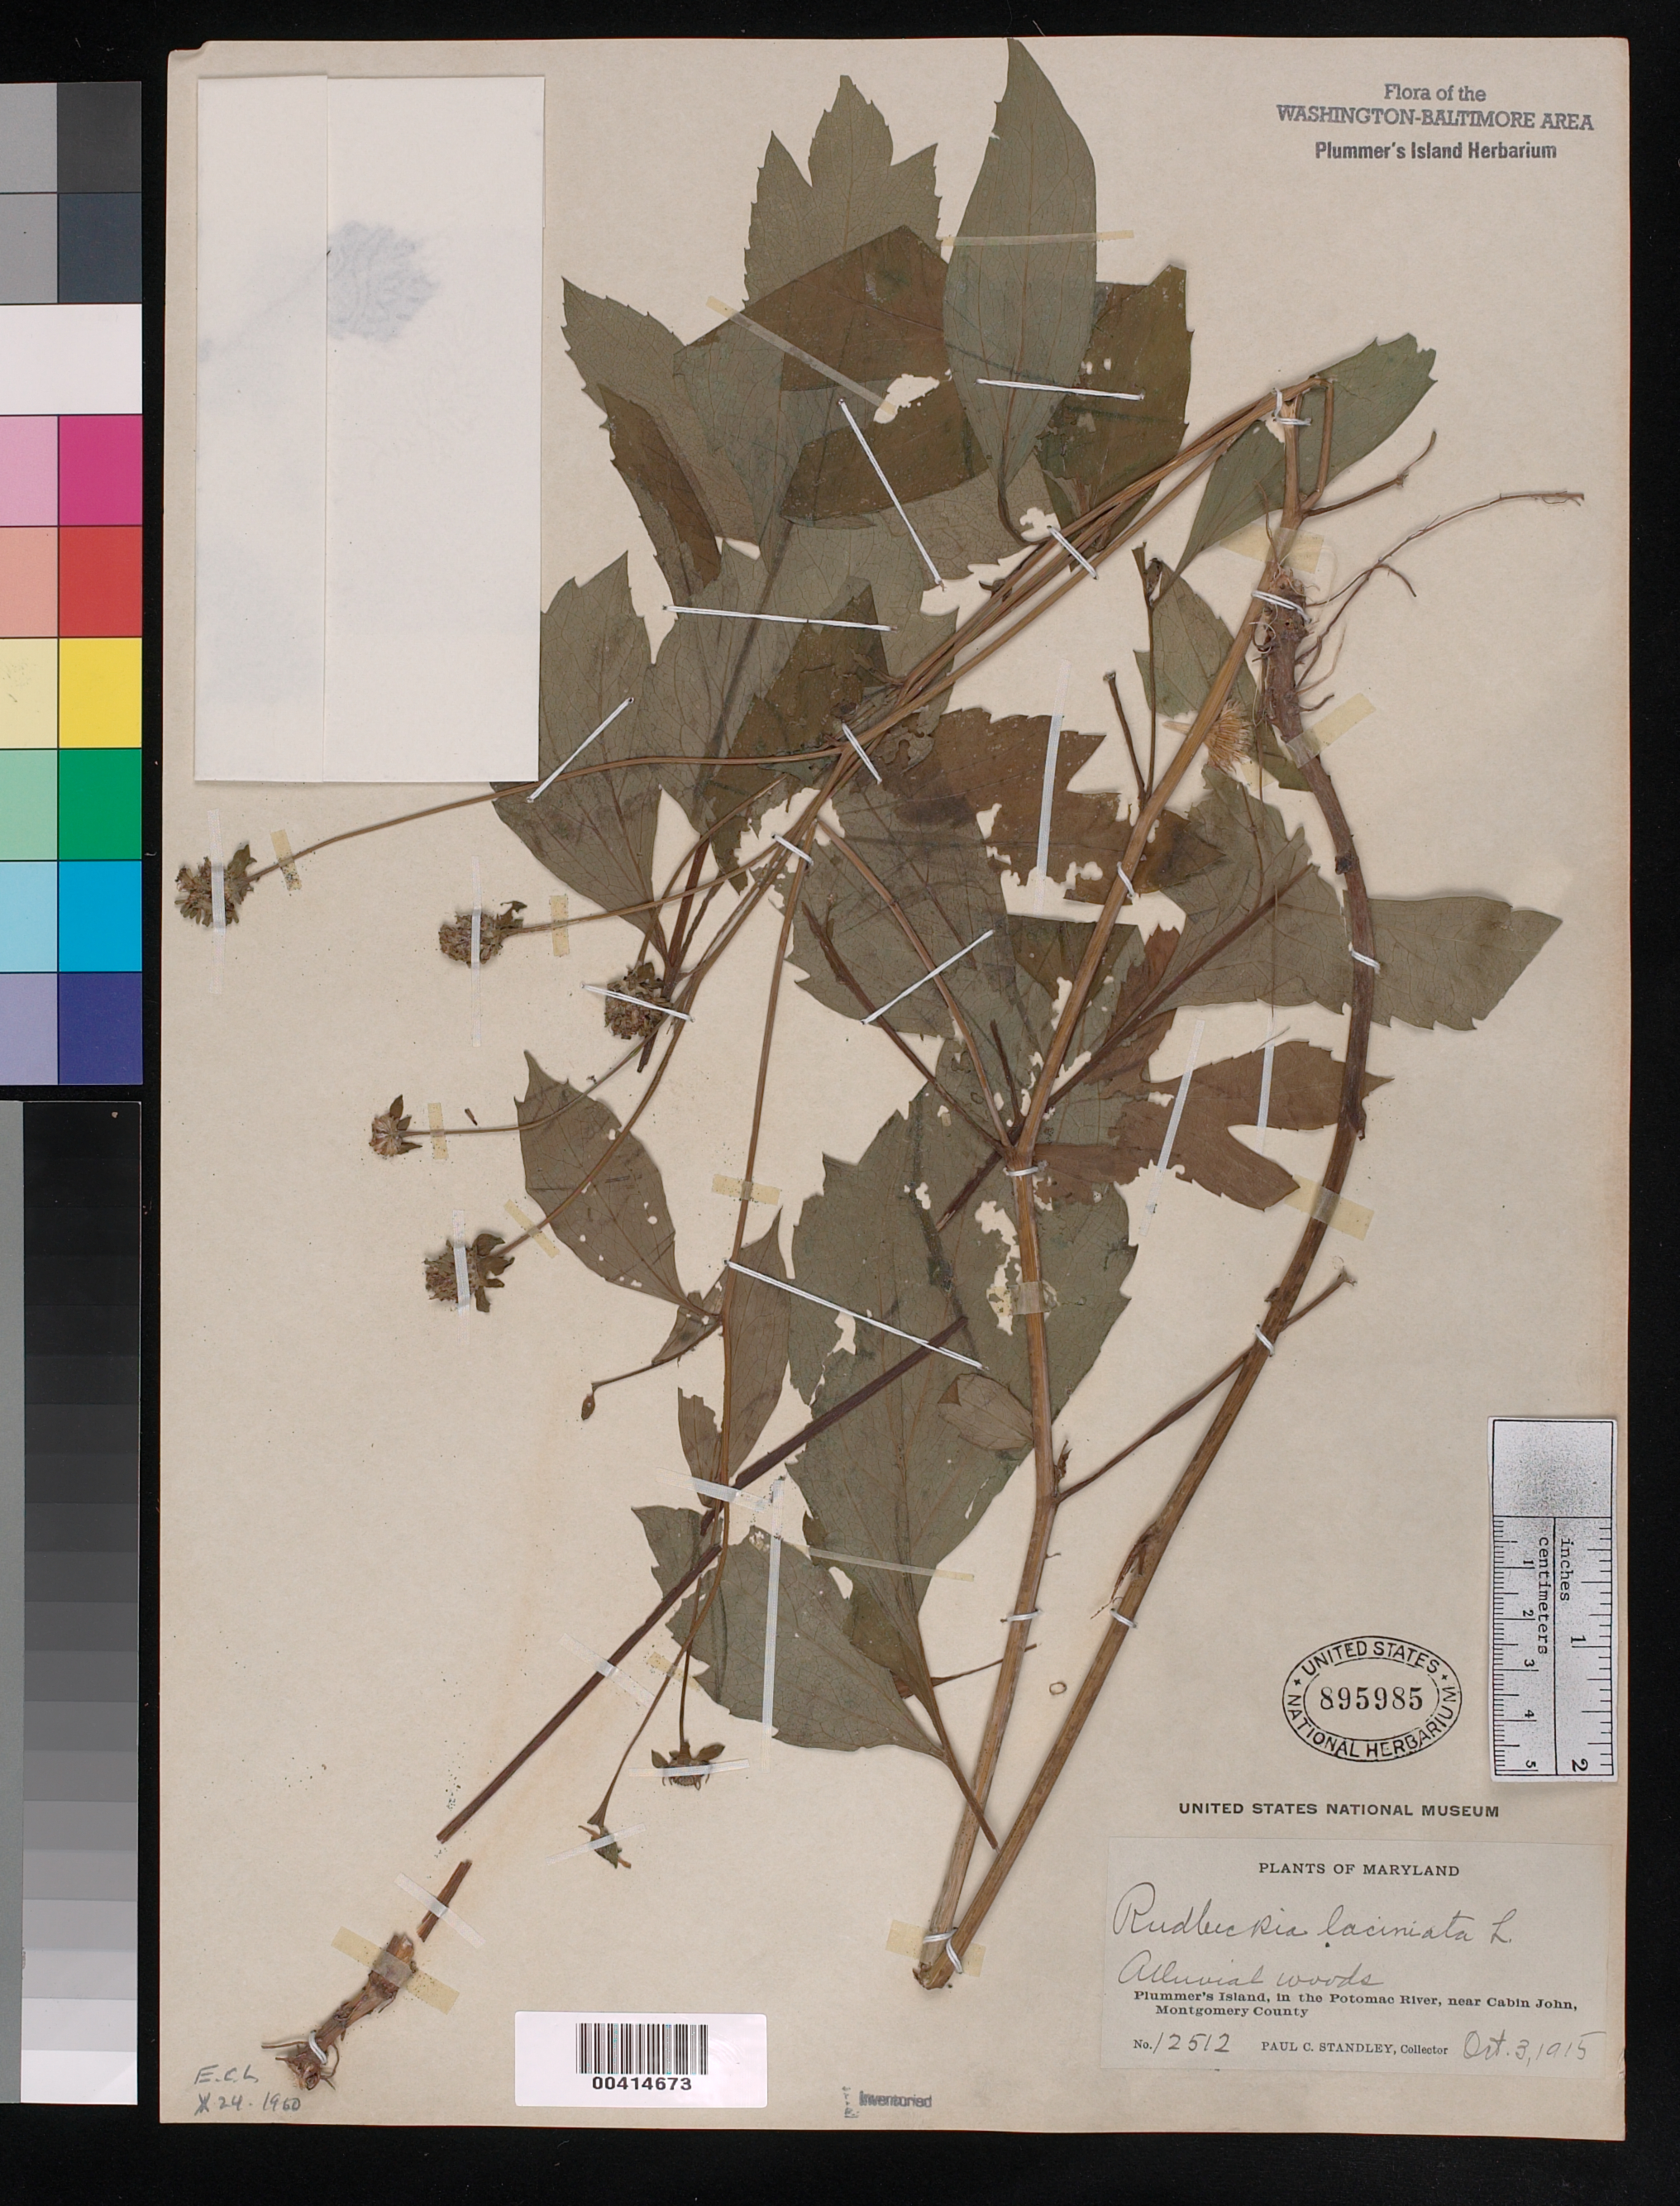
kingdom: Plantae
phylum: Tracheophyta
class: Magnoliopsida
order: Asterales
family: Asteraceae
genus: Rudbeckia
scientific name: Rudbeckia laciniata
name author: L.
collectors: P. C. Standley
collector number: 12512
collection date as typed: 03 Oct 1915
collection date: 1915-10-03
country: United States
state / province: Maryland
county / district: Montgomery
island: Plummers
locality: Plummer's Island C. & O. Canal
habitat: Alluvial woods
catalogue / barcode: US 895985